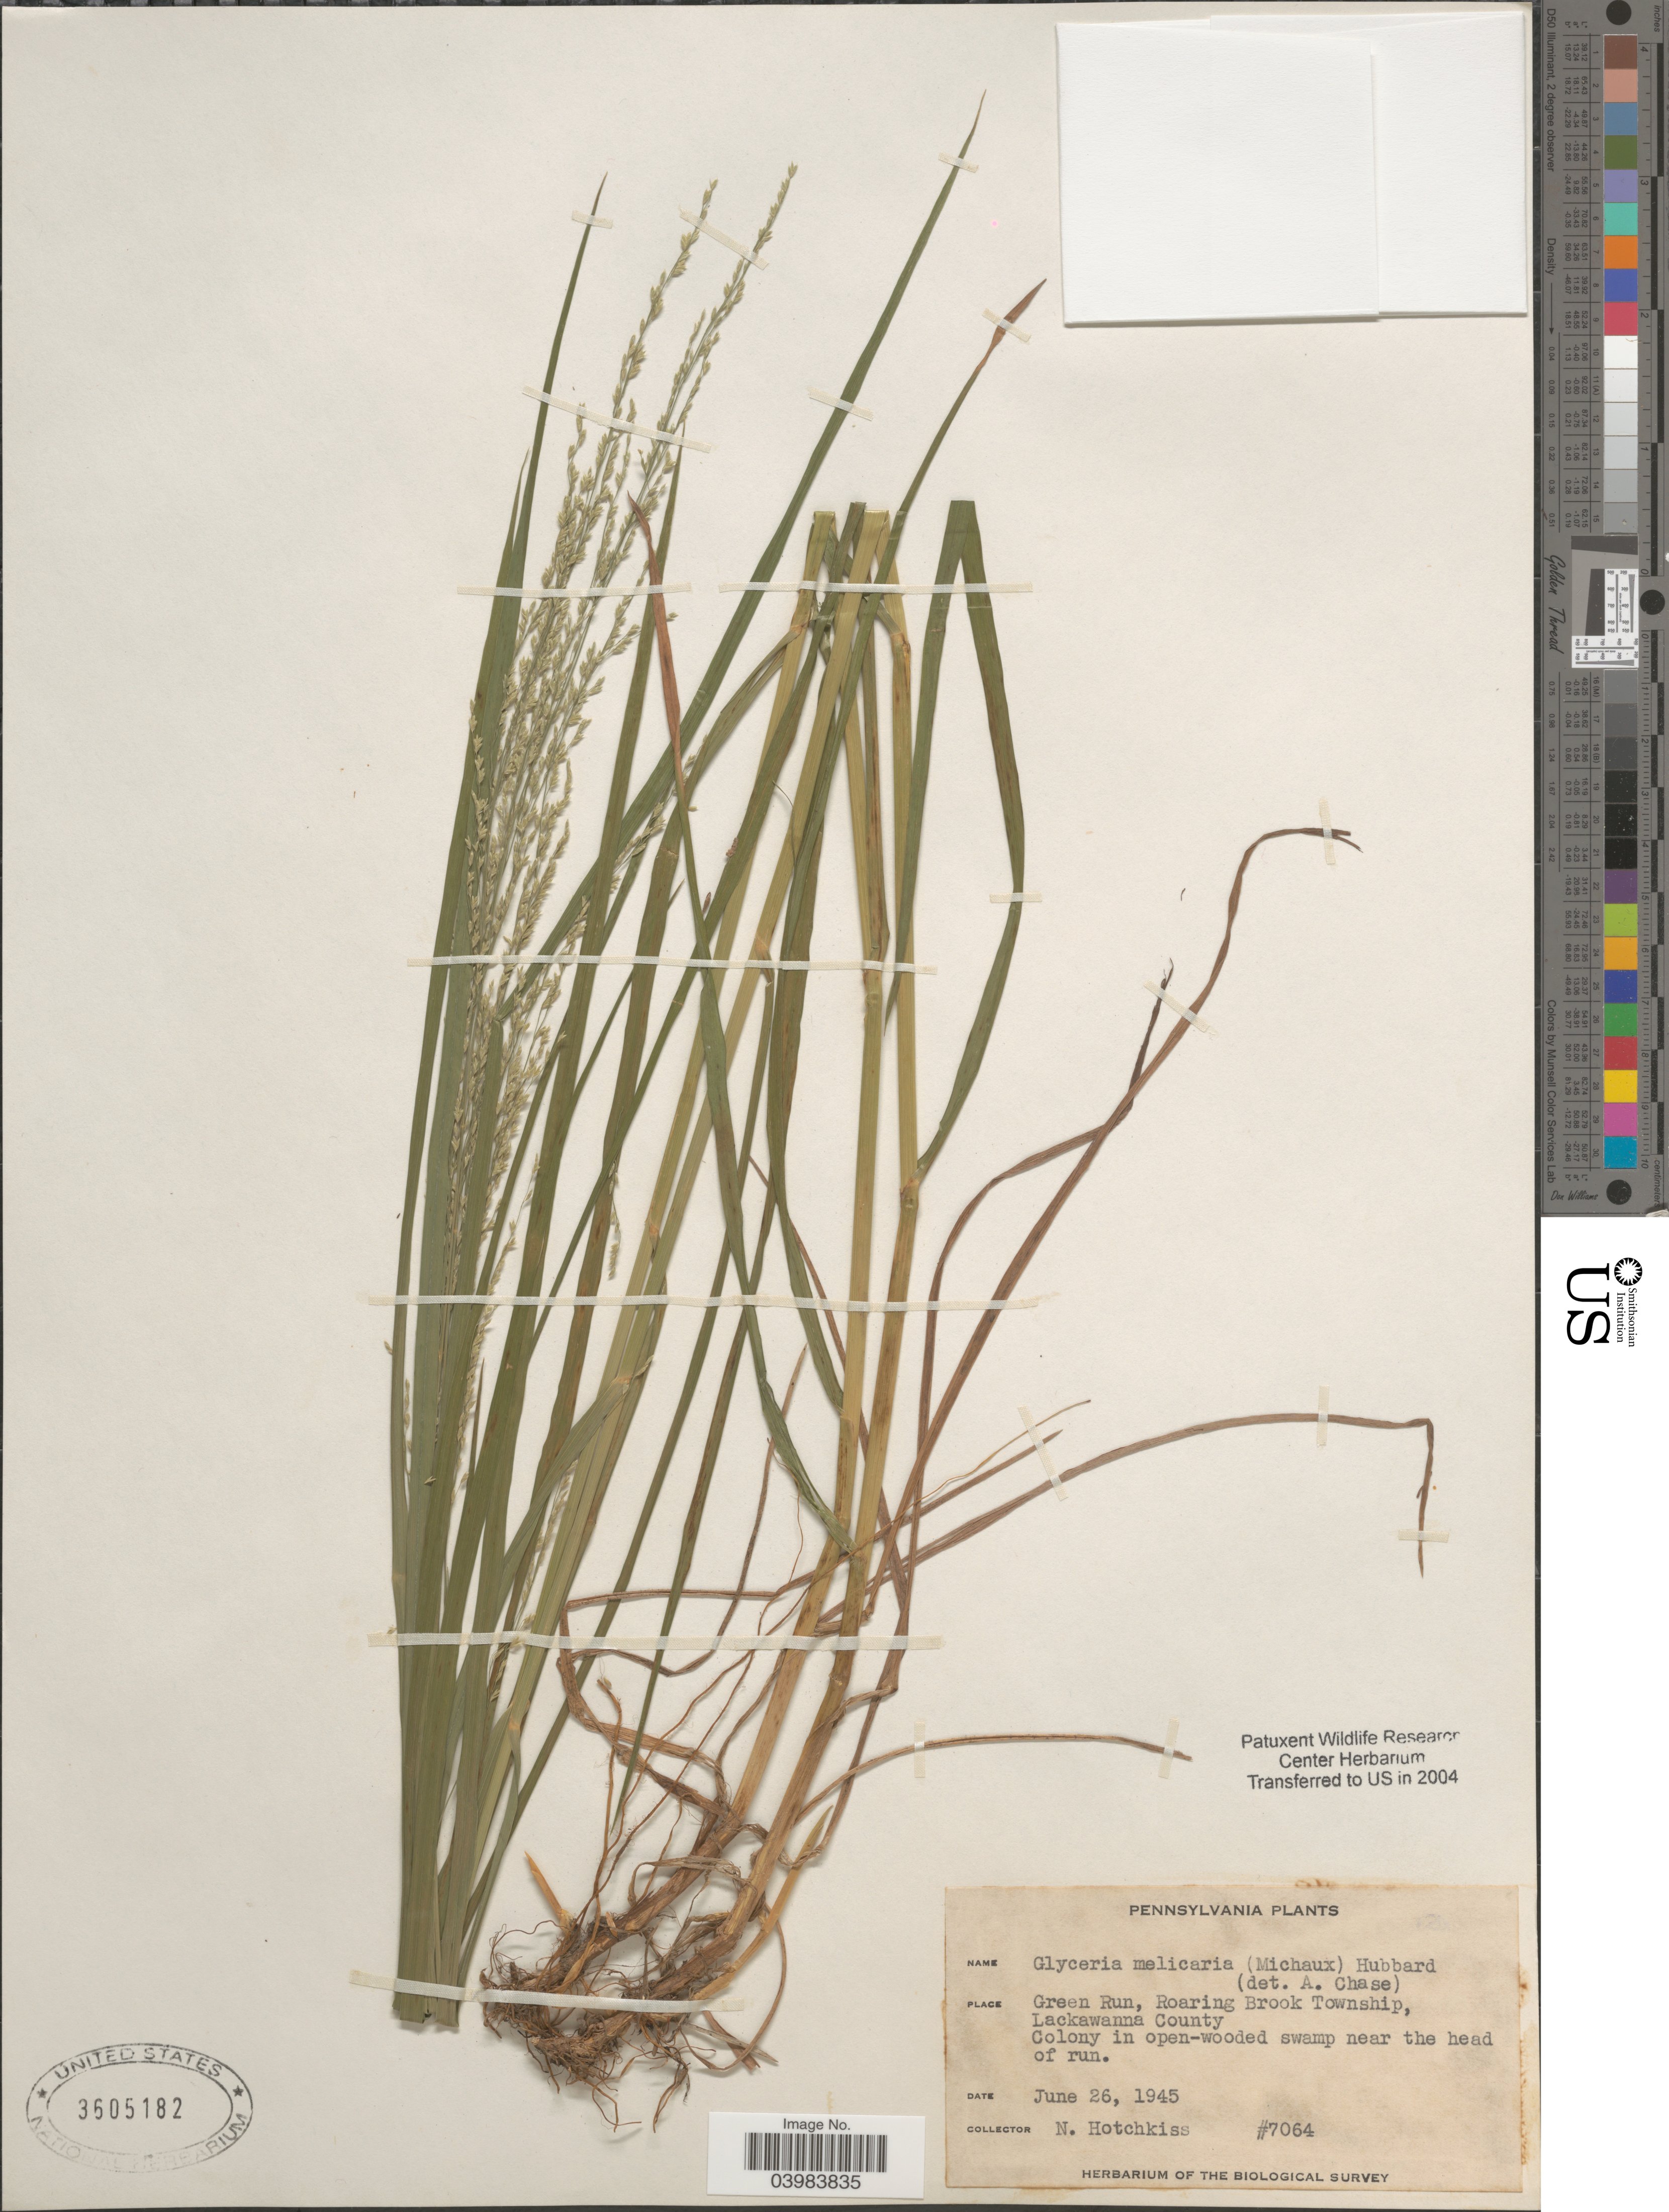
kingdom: Plantae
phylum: Tracheophyta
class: Liliopsida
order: Poales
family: Poaceae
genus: Glyceria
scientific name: Glyceria melicaria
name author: (Michx.) F.T. Hubb.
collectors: N. Hotchkiss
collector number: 7064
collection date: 1945-06-26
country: United States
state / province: Pennsylvania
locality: Green Run, Roaring Brook Township, Lackawanna County.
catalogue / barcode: US 3605182